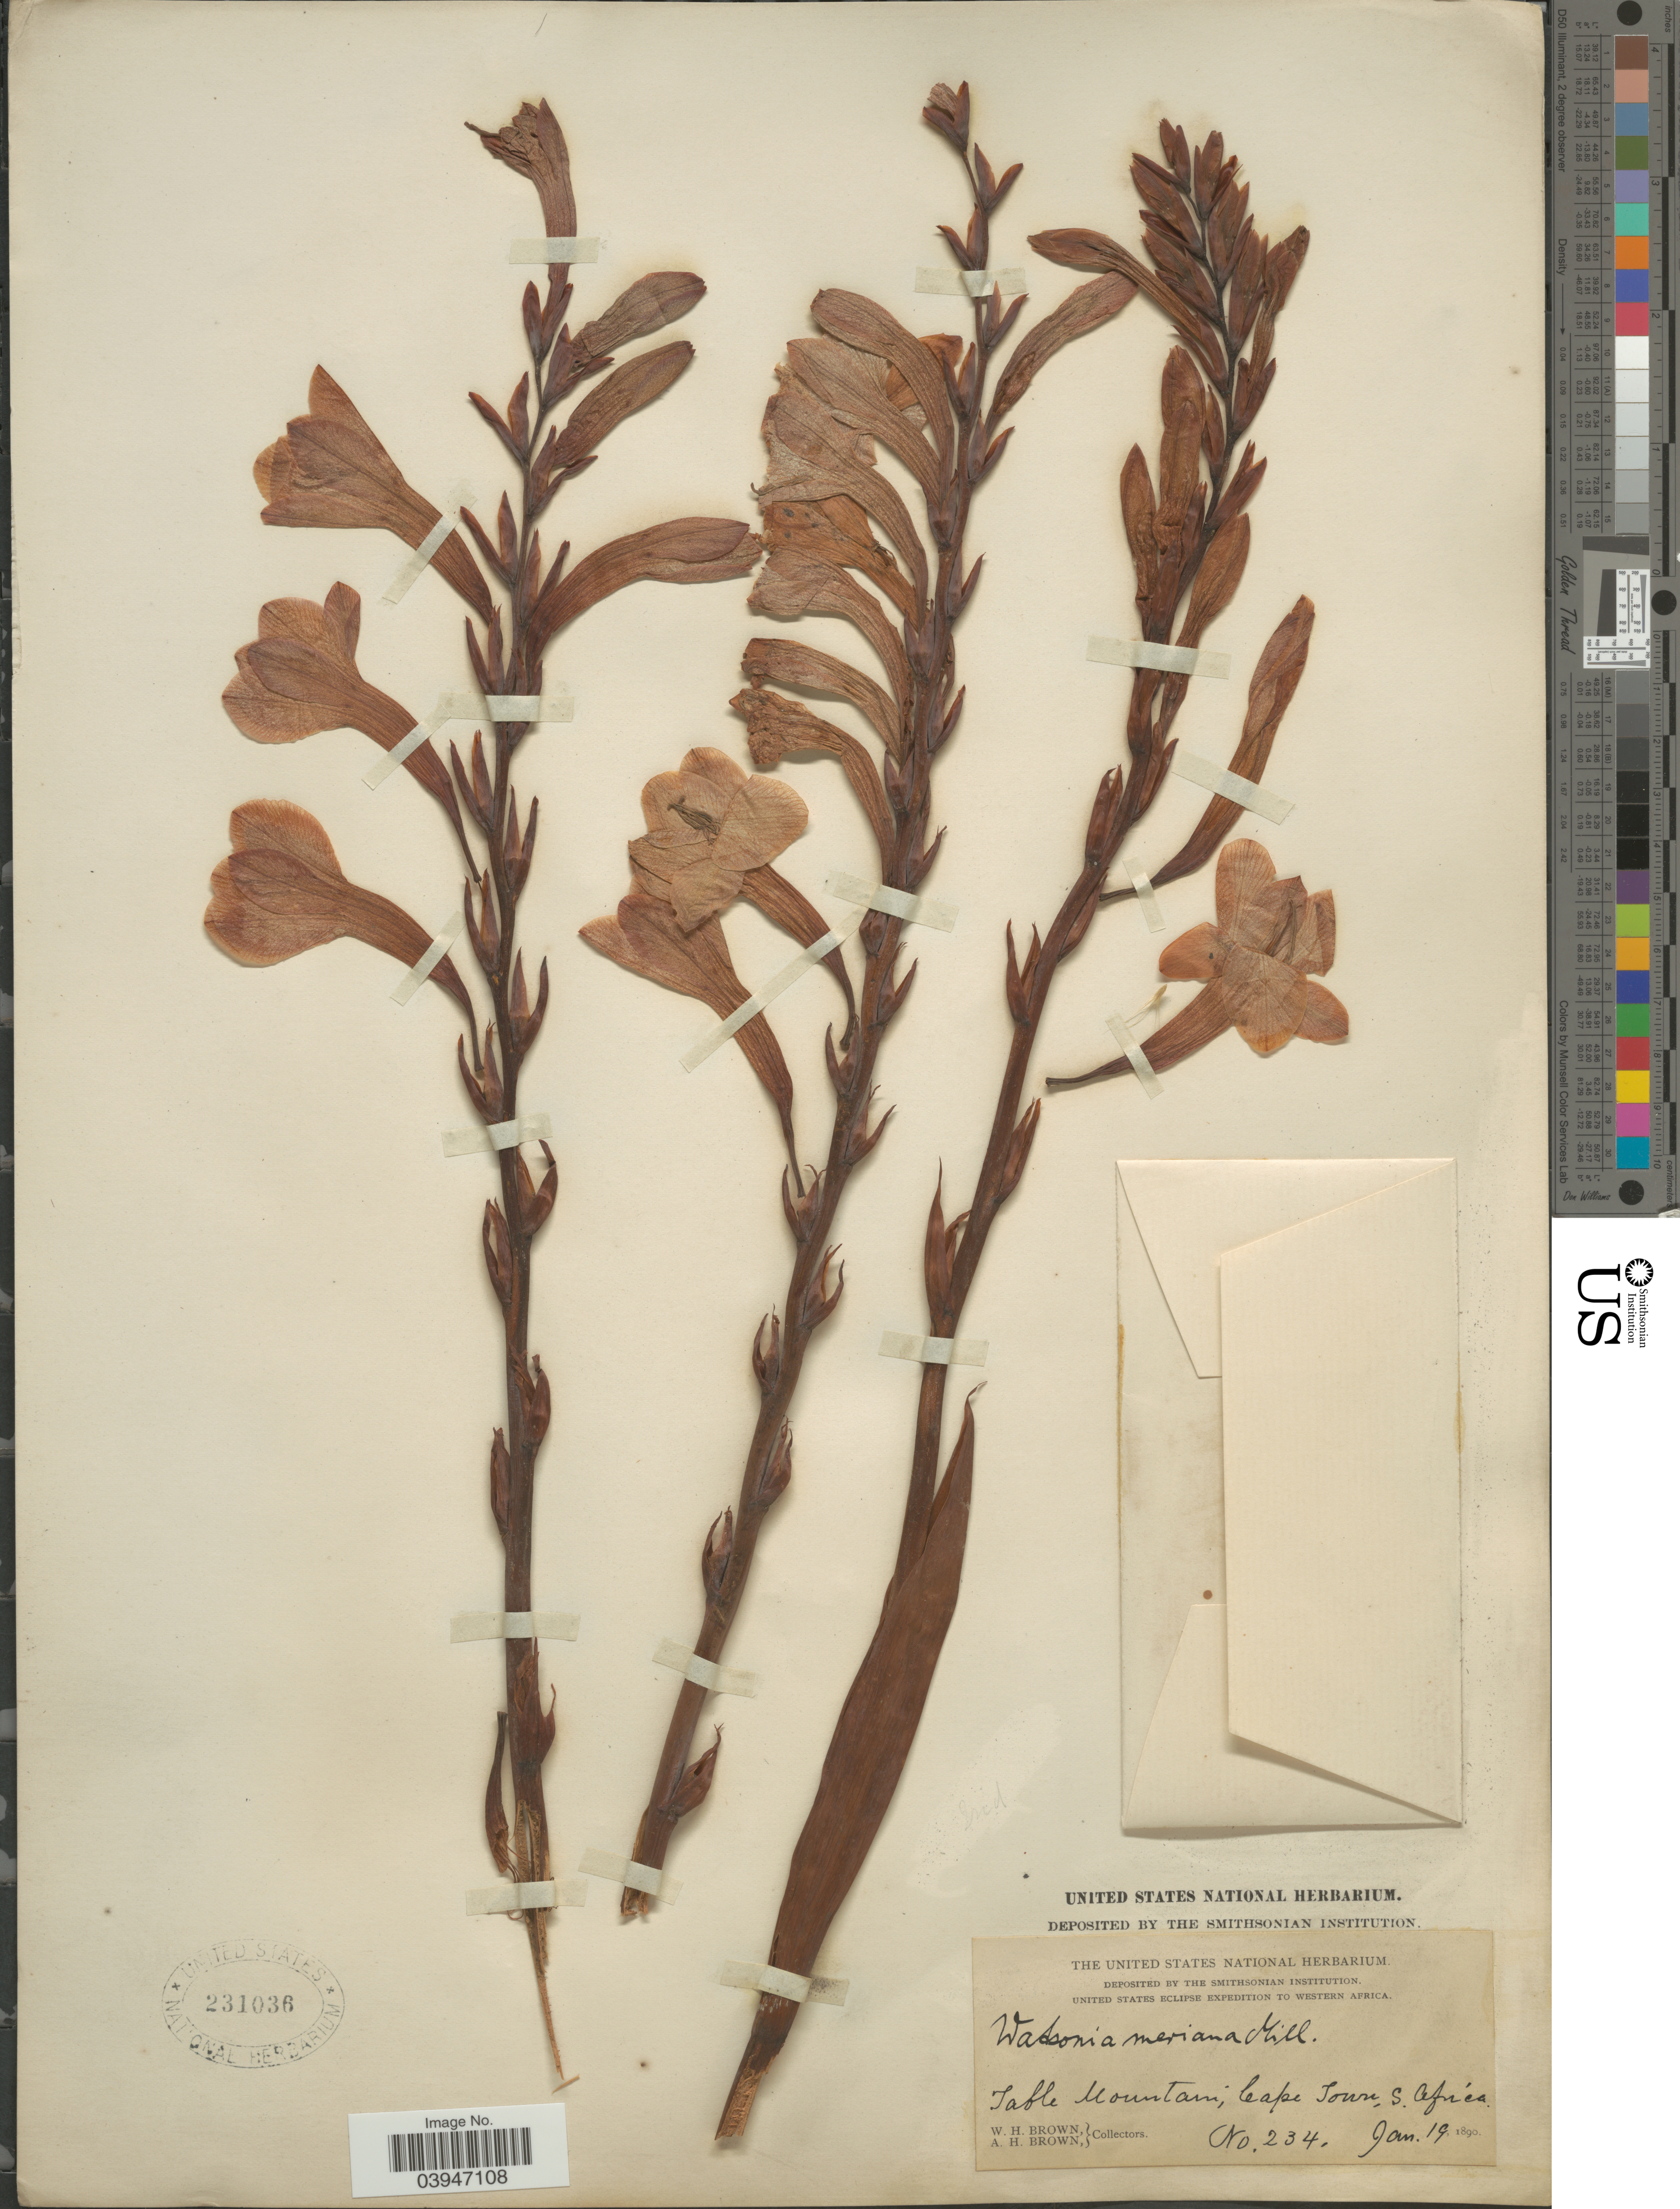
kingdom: Plantae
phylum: Tracheophyta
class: Liliopsida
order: Asparagales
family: Iridaceae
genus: Watsonia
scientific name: Watsonia meriana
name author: (L.) Mill.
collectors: W. H. Brown & A. H. Brown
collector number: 234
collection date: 1890-01-19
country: South Africa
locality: Western Africa. Table Mountain, Cape Town, S. Africa.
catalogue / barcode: US 231036